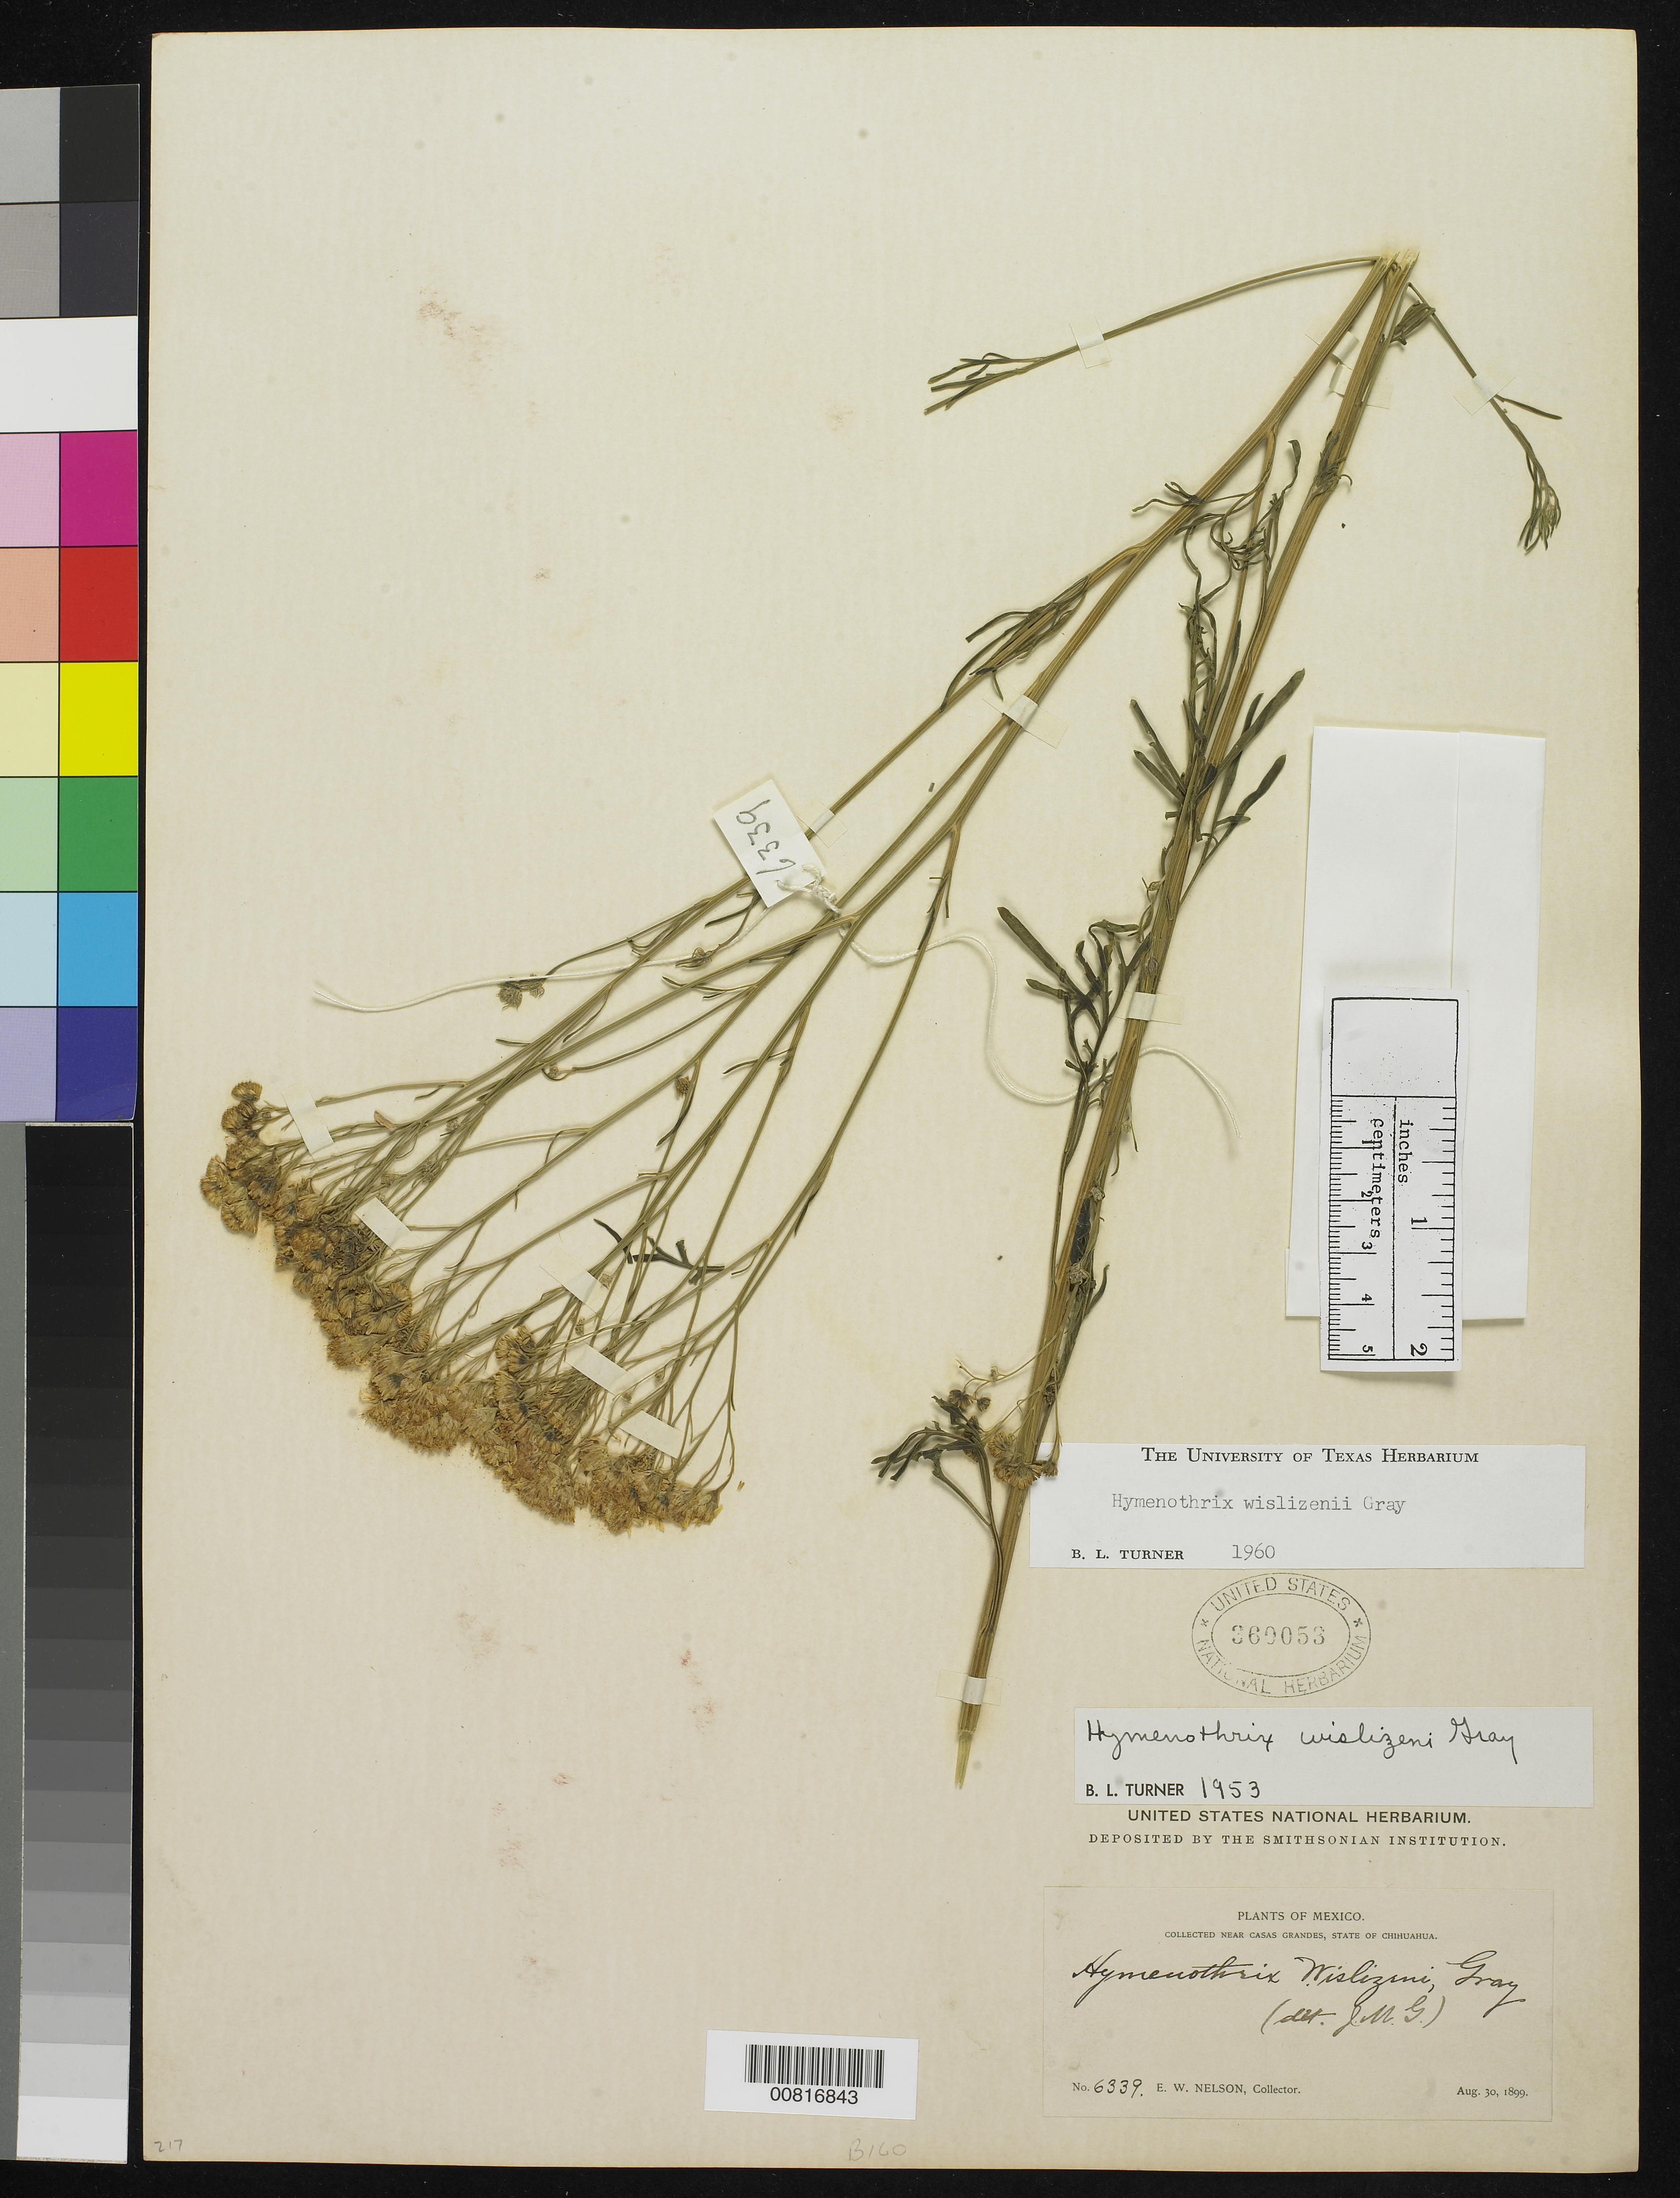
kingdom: Plantae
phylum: Tracheophyta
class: Magnoliopsida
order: Asterales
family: Asteraceae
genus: Hymenothrix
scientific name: Hymenothrix wislizenii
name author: A. Gray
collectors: E. W. Nelson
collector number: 6339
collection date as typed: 30 Aug 1899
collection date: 1899-08-30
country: Mexico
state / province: Chihuahua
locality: Near Casas Grandes, Chihuahua.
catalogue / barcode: US 360053